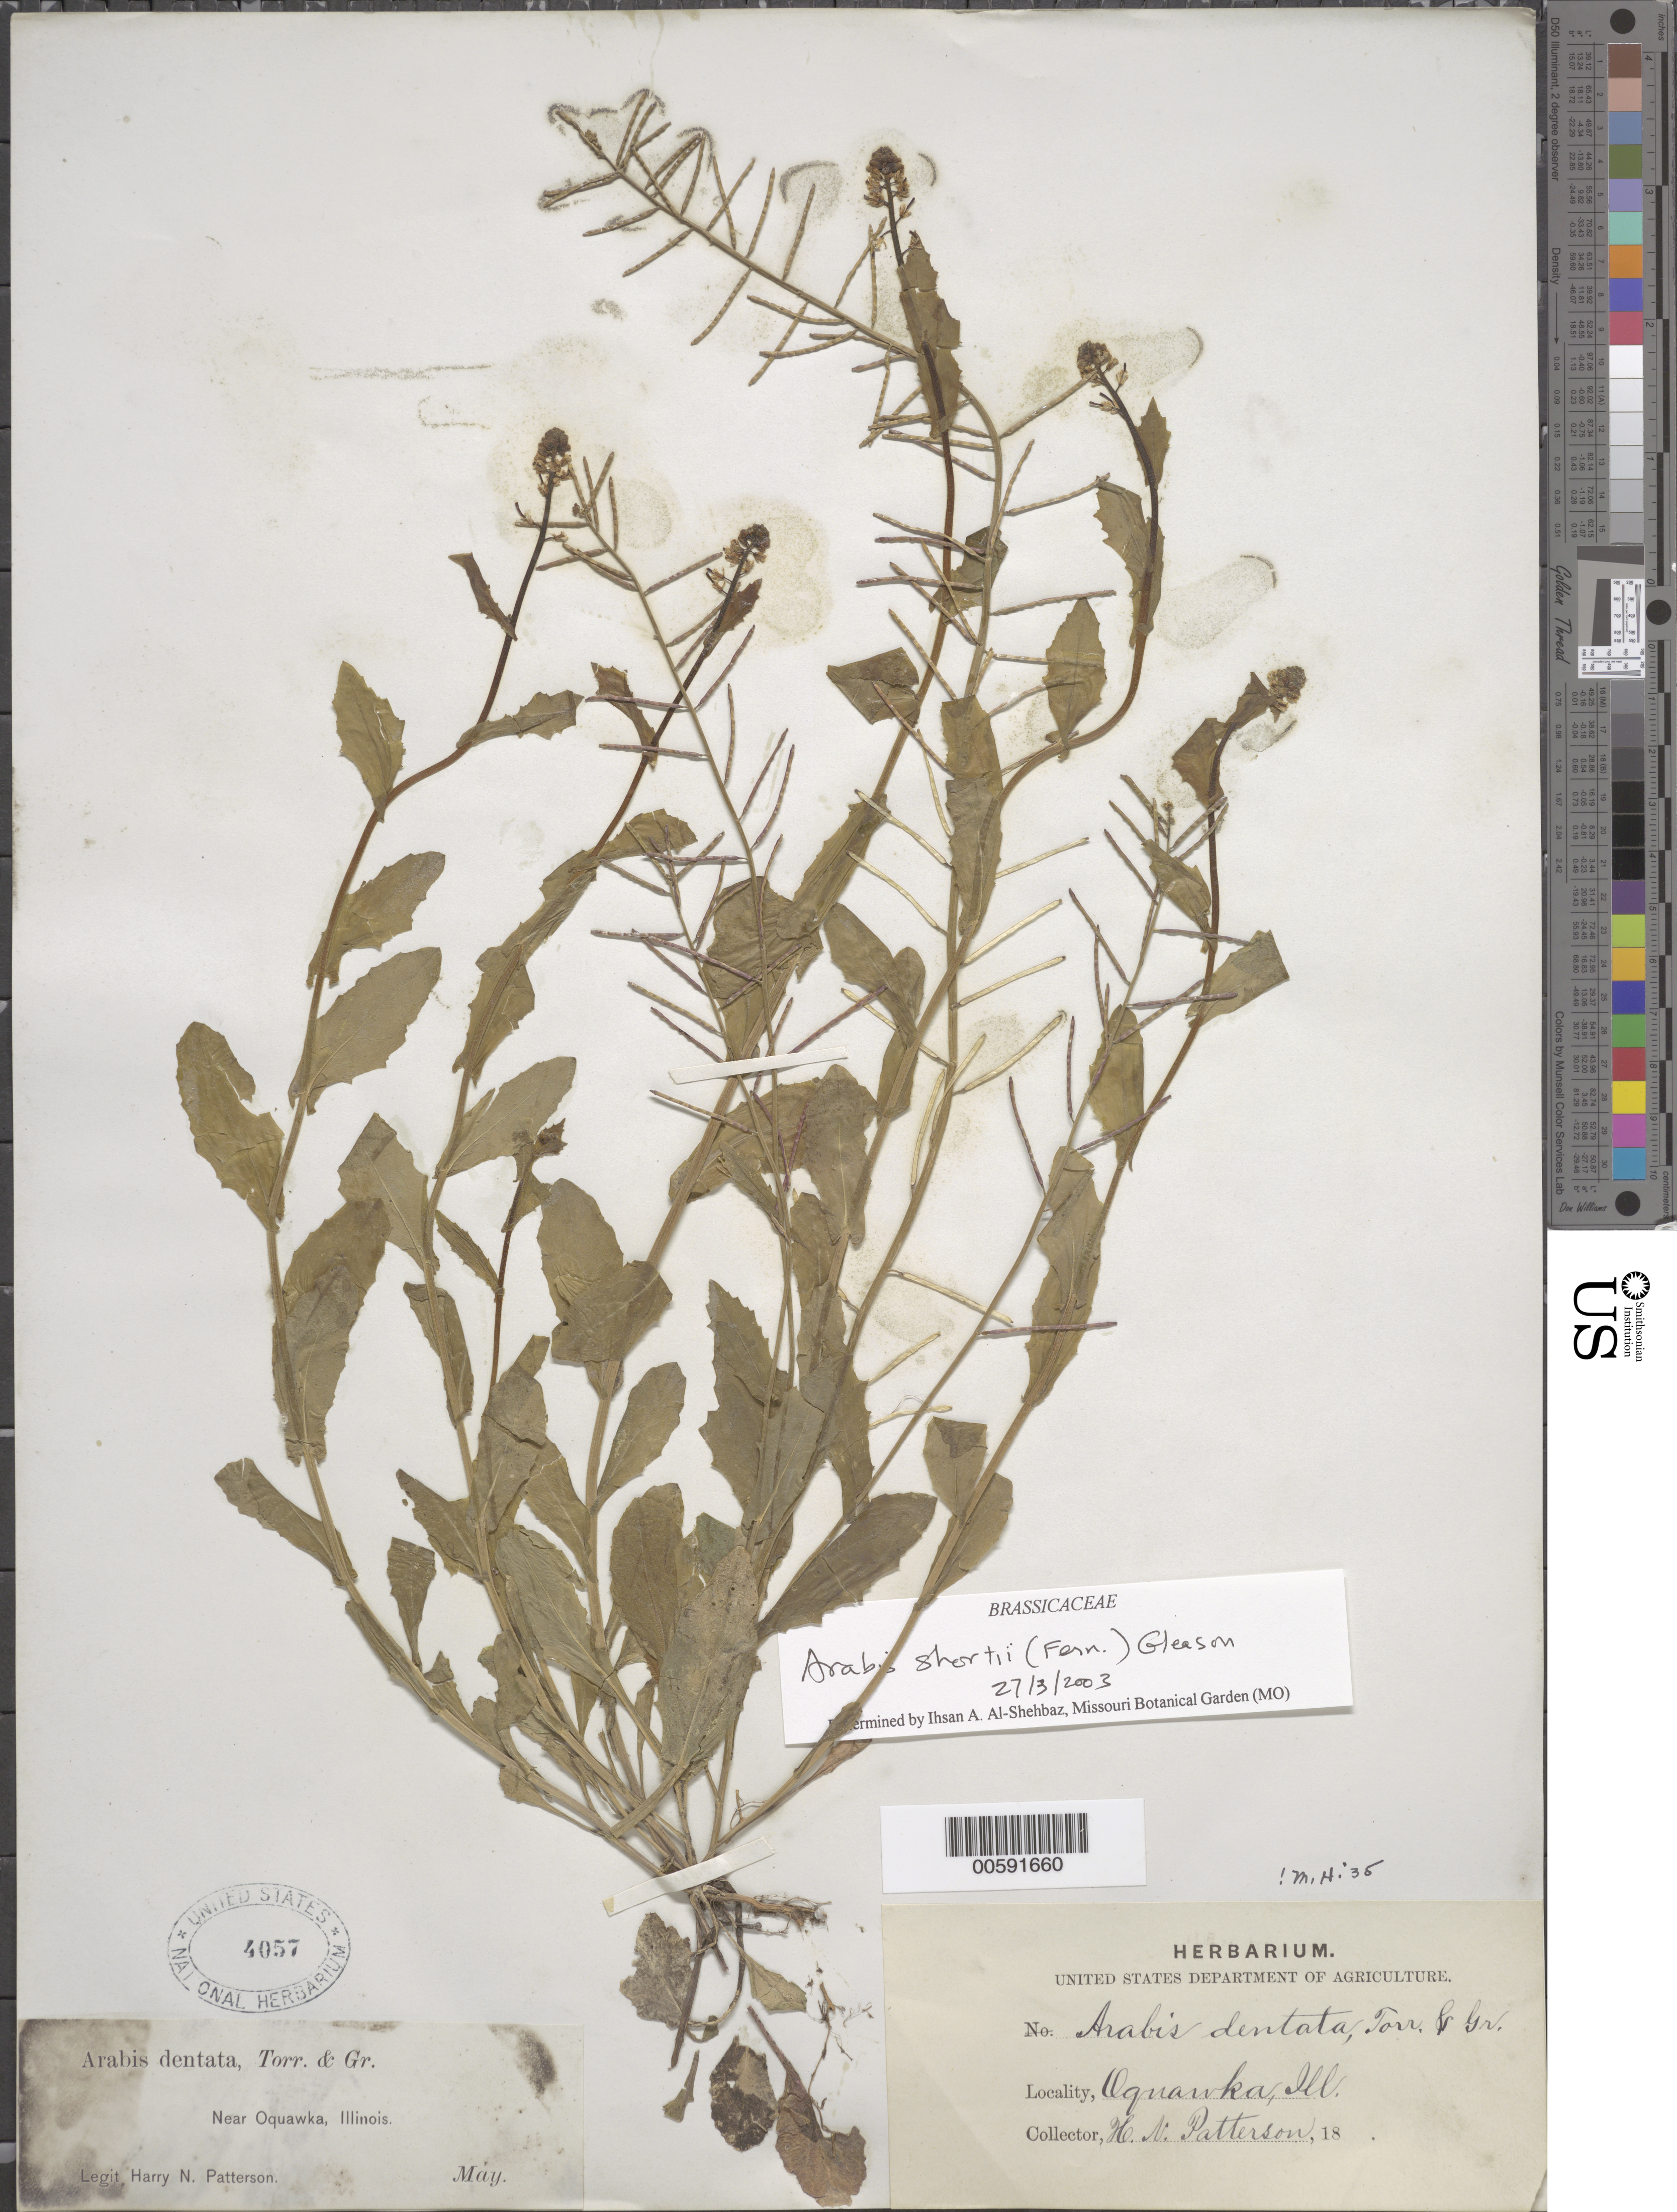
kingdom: Plantae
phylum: Tracheophyta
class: Magnoliopsida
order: Brassicales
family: Brassicaceae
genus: Arabis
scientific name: Arabis perstellata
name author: E.L. Braun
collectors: H. N. Patterson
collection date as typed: May 18--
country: United States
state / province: Illinois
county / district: Henderson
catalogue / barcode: US 4057